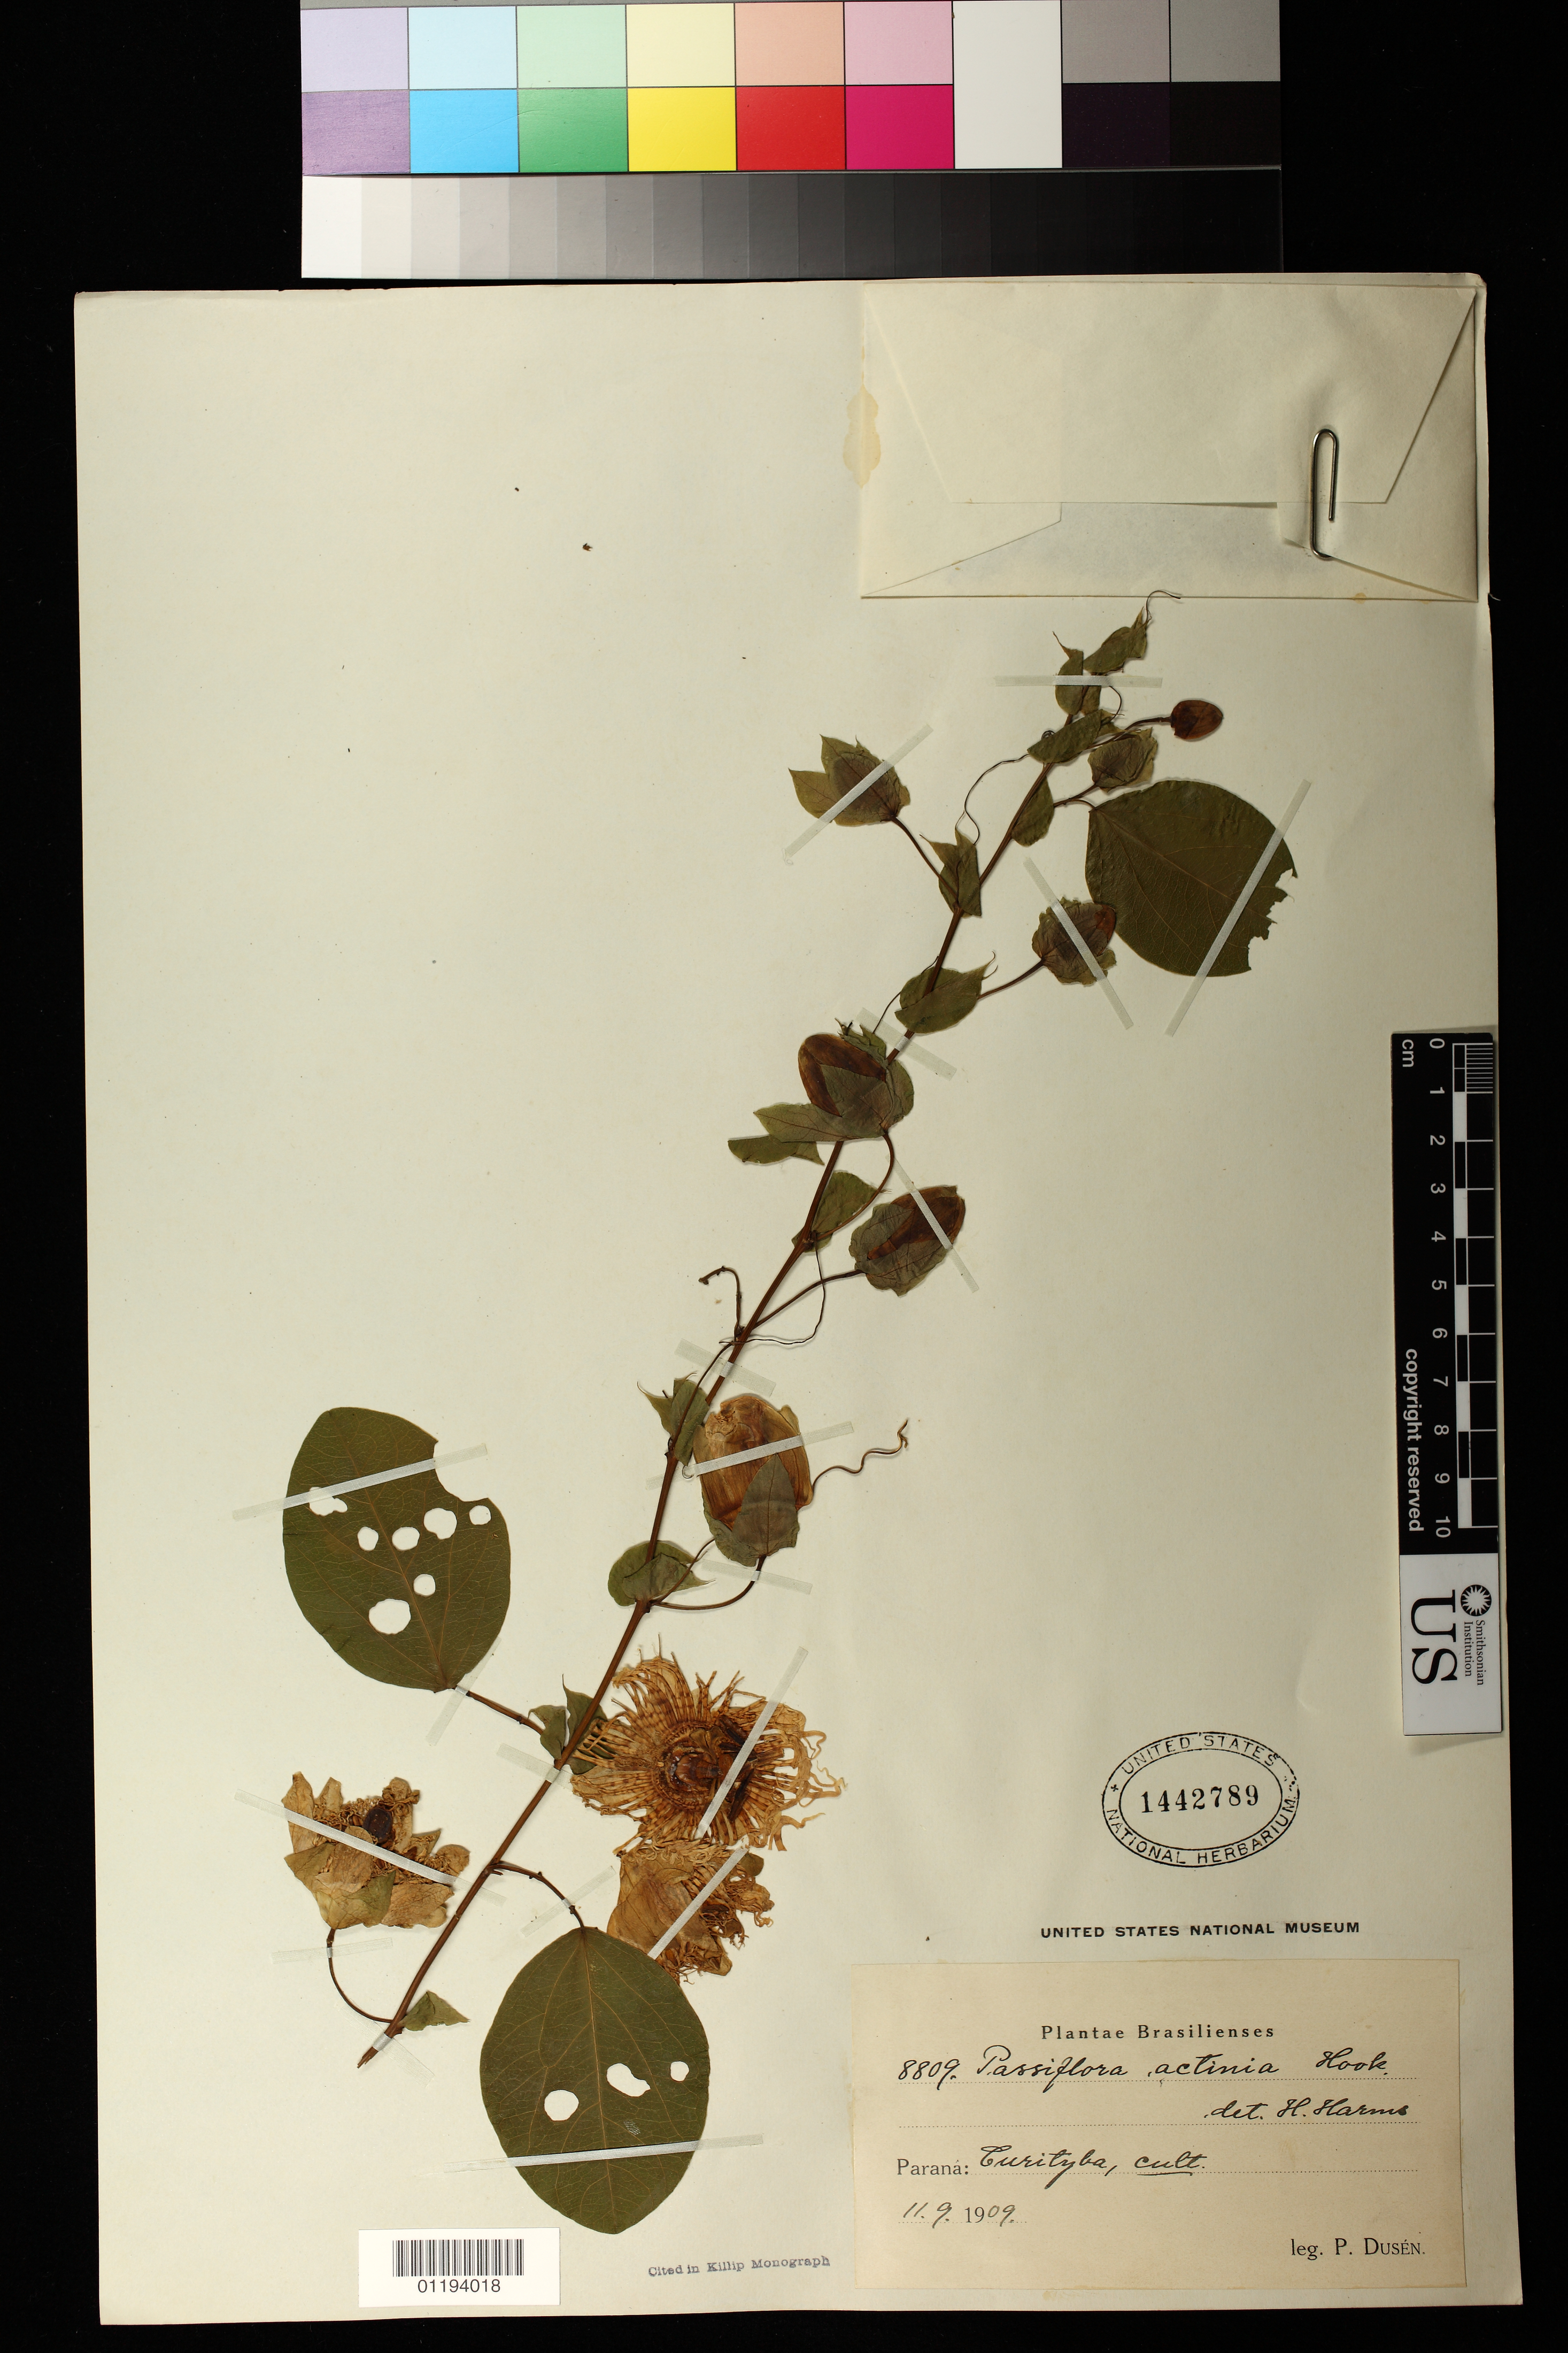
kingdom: Plantae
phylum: Tracheophyta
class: Magnoliopsida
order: Malpighiales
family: Passifloraceae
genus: Passiflora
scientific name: Passiflora actinia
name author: Hook.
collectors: P. Dusén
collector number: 8809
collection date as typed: Nov 9 1909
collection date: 1909-11-09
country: Brazil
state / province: Paraná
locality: Curityba.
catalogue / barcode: US 1442789